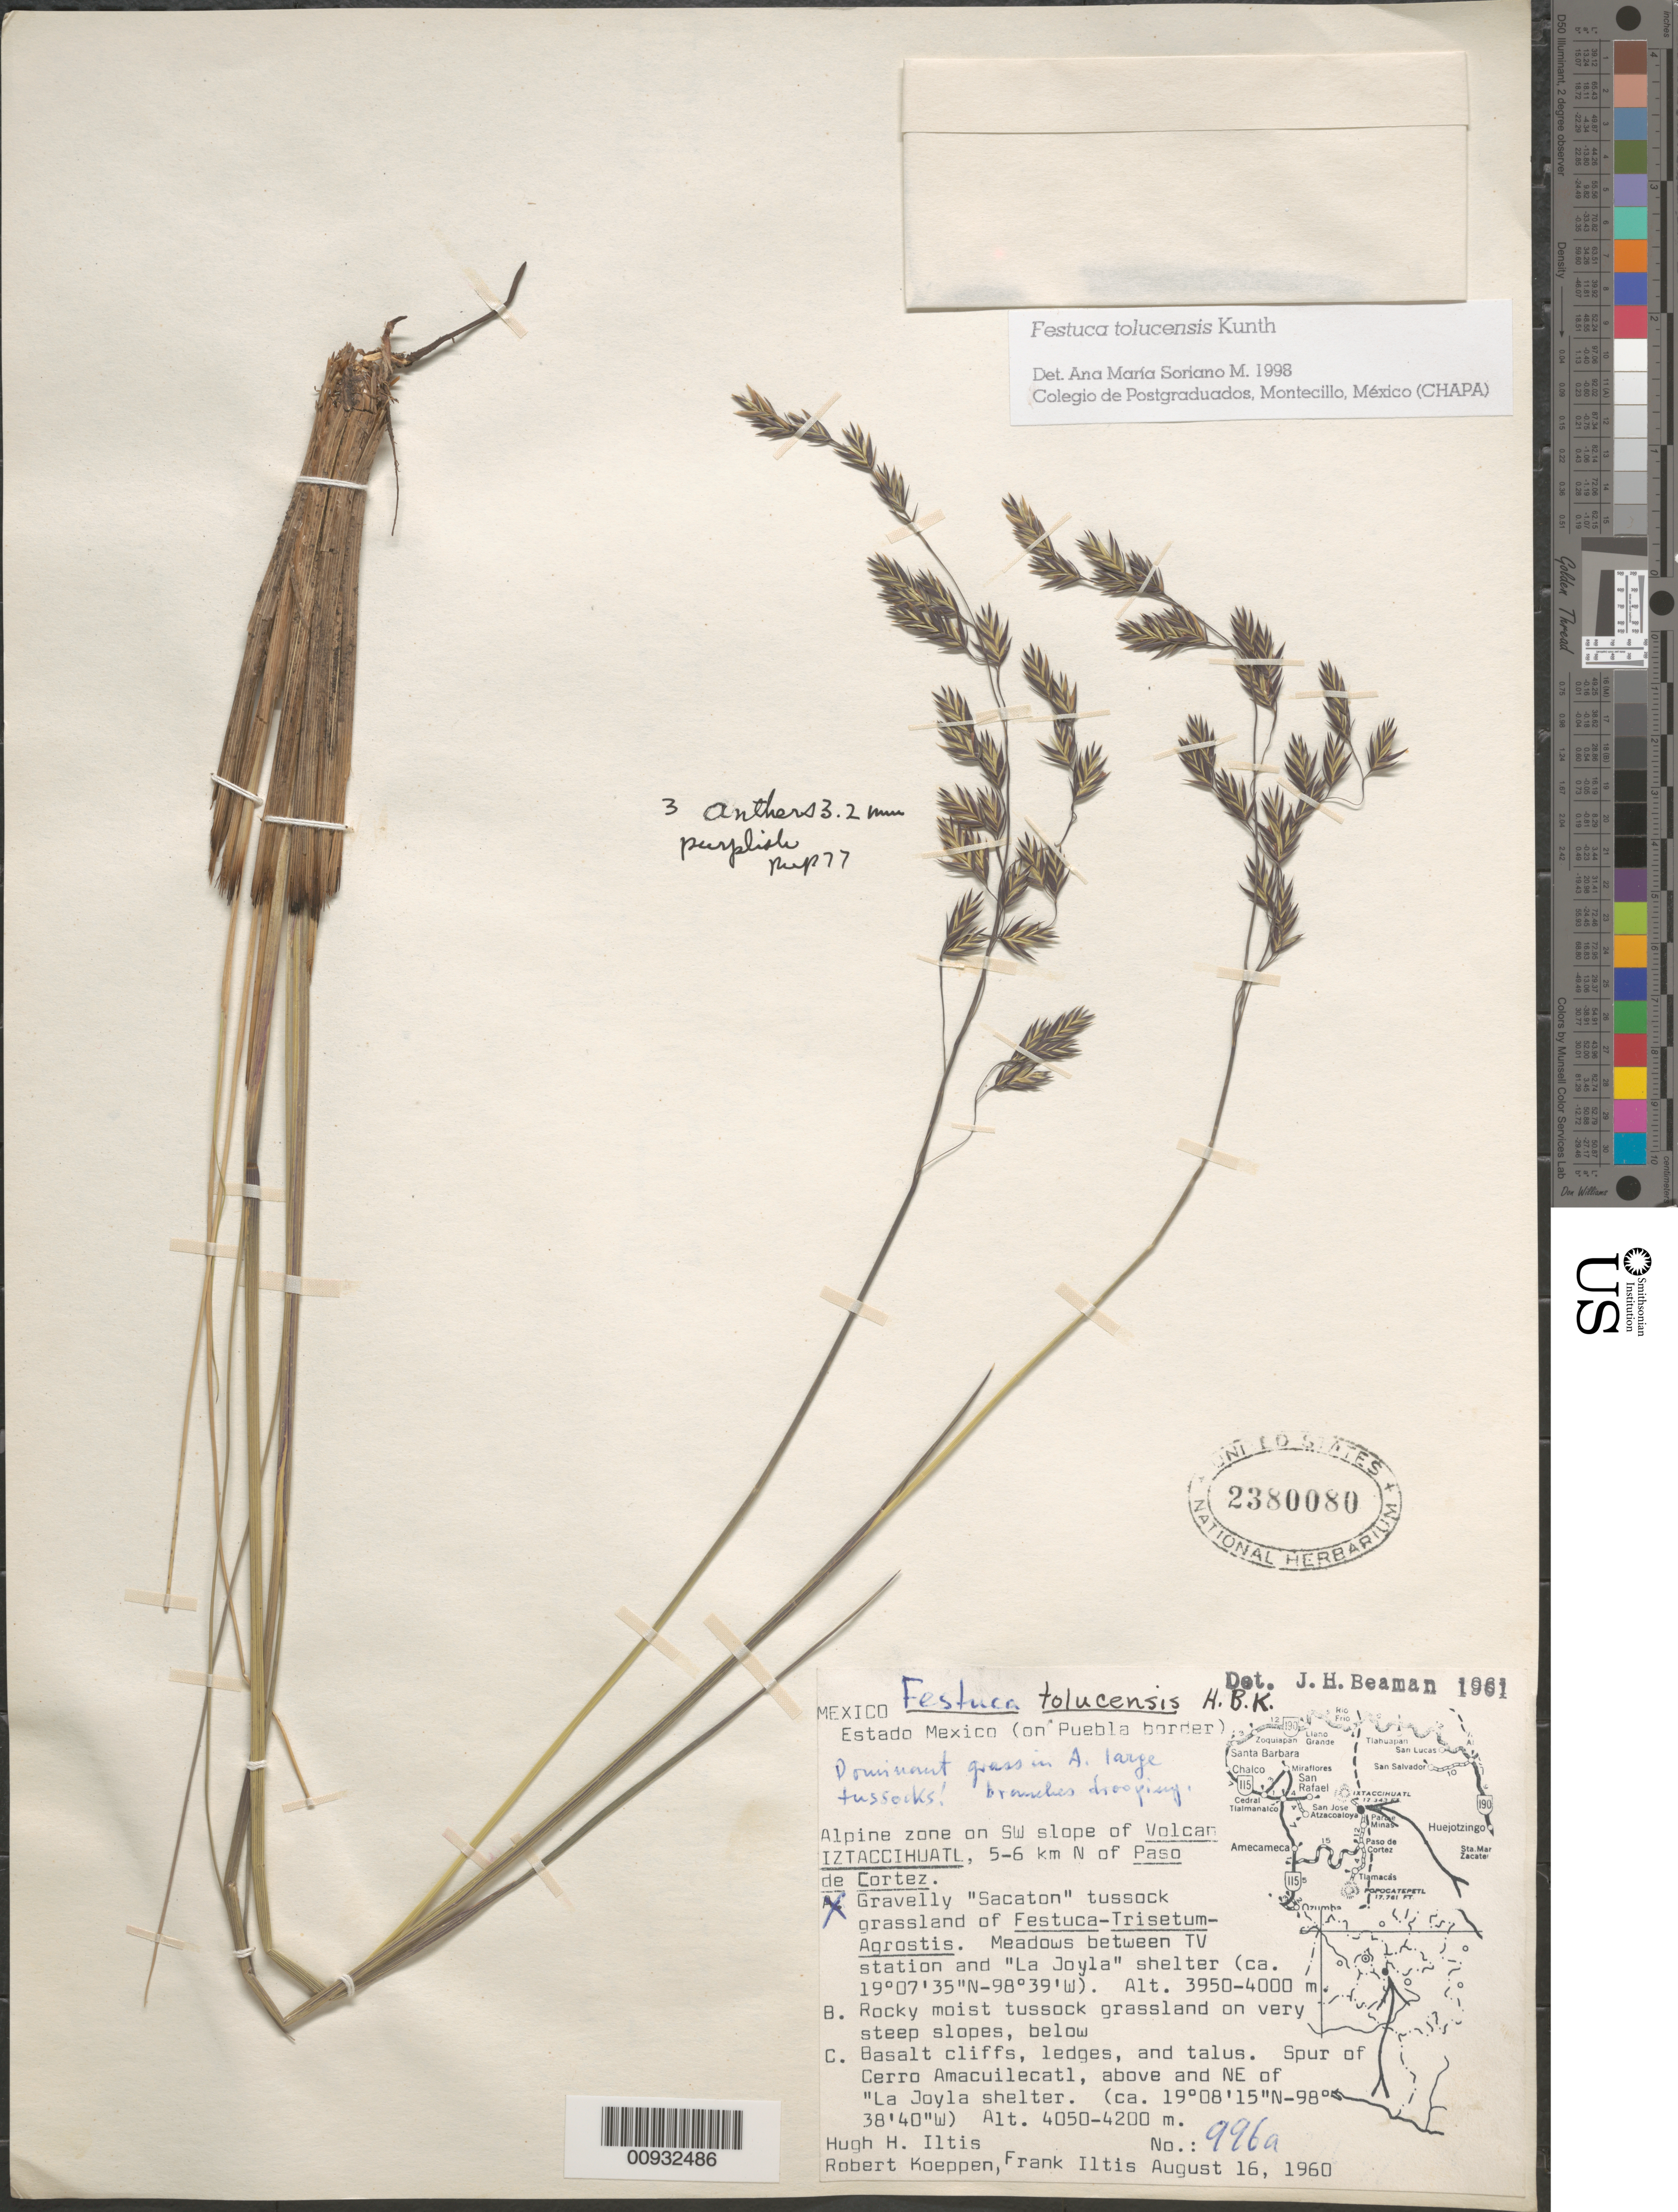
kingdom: Plantae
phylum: Tracheophyta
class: Liliopsida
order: Poales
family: Poaceae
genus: Festuca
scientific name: Festuca tolucensis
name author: Kunth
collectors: H. H. Iltis, R. C. Koeppen & F. S. Iltis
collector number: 996a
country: Mexico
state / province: México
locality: Between TV station and La Joyla shelter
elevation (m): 3950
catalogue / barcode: US 2380080